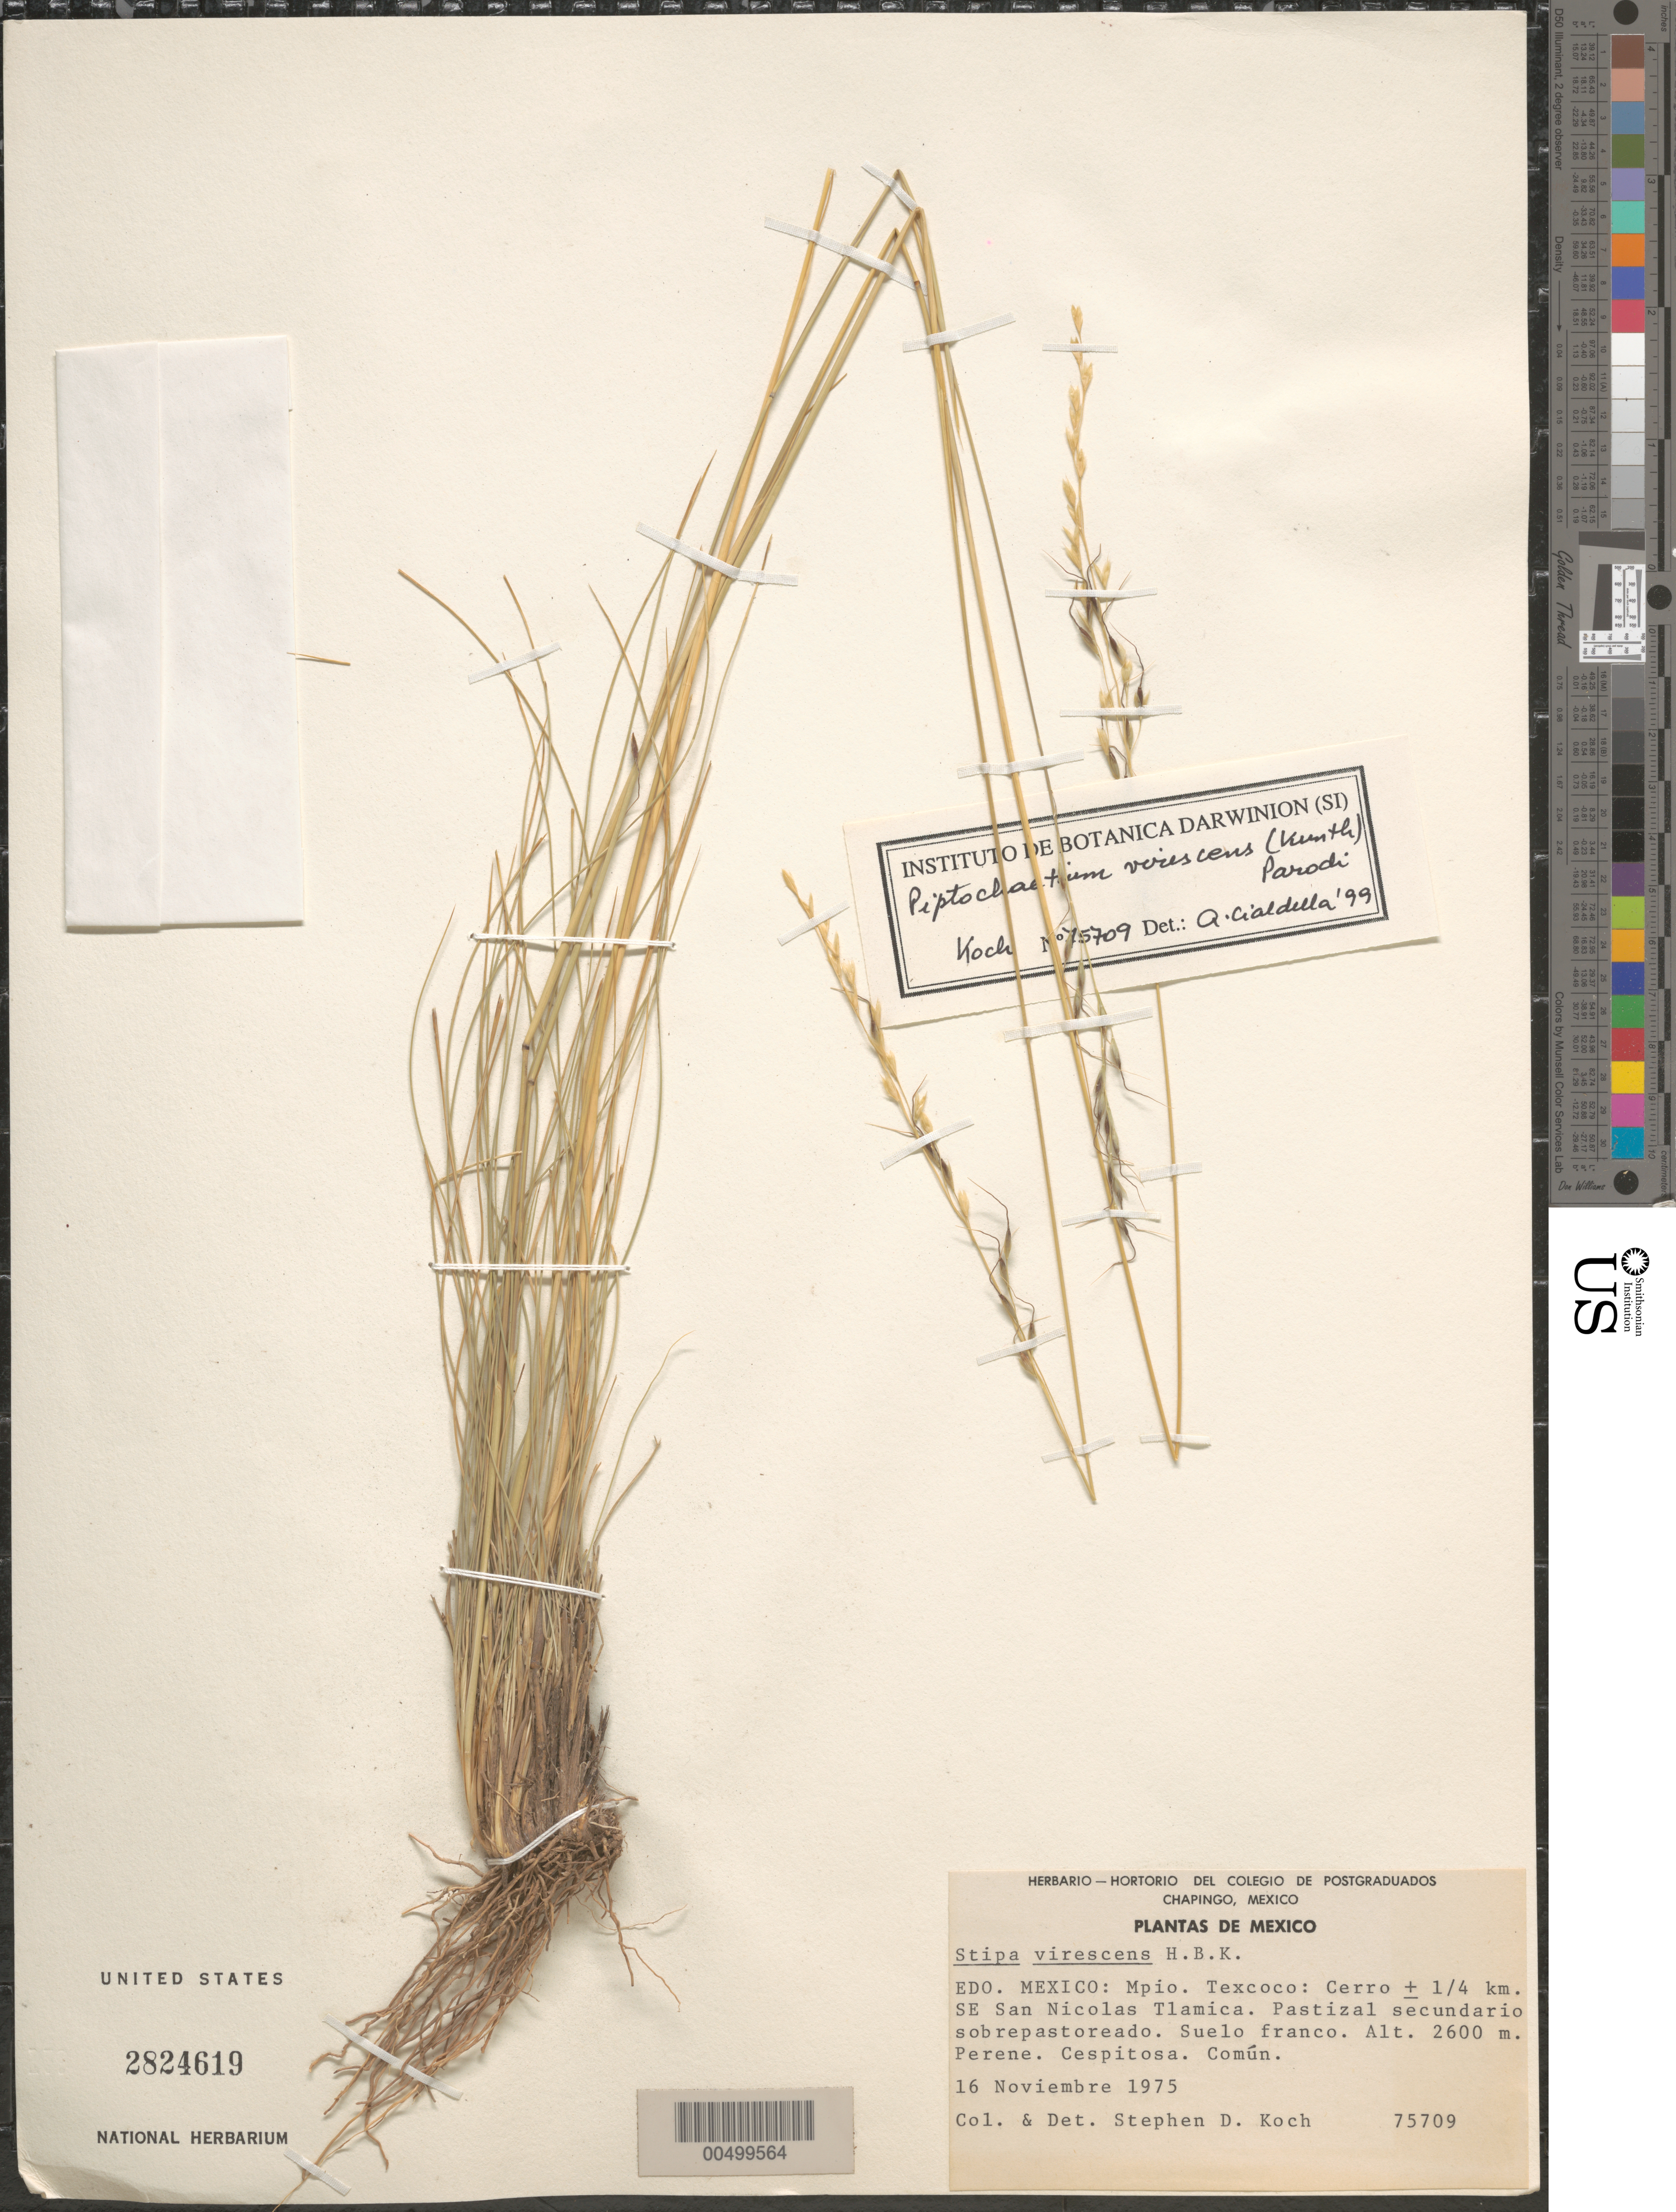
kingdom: Plantae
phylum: Tracheophyta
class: Liliopsida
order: Poales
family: Poaceae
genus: Piptochaetium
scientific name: Piptochaetium virescens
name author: (Kunth) Parodi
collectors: S. D. Koch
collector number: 75709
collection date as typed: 16 Nov 1975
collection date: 1975-11-16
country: Mexico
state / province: México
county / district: Texcoco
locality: Cerro 0.25 km SE San Nicolas Tlamica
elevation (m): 2600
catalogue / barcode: US 2824619